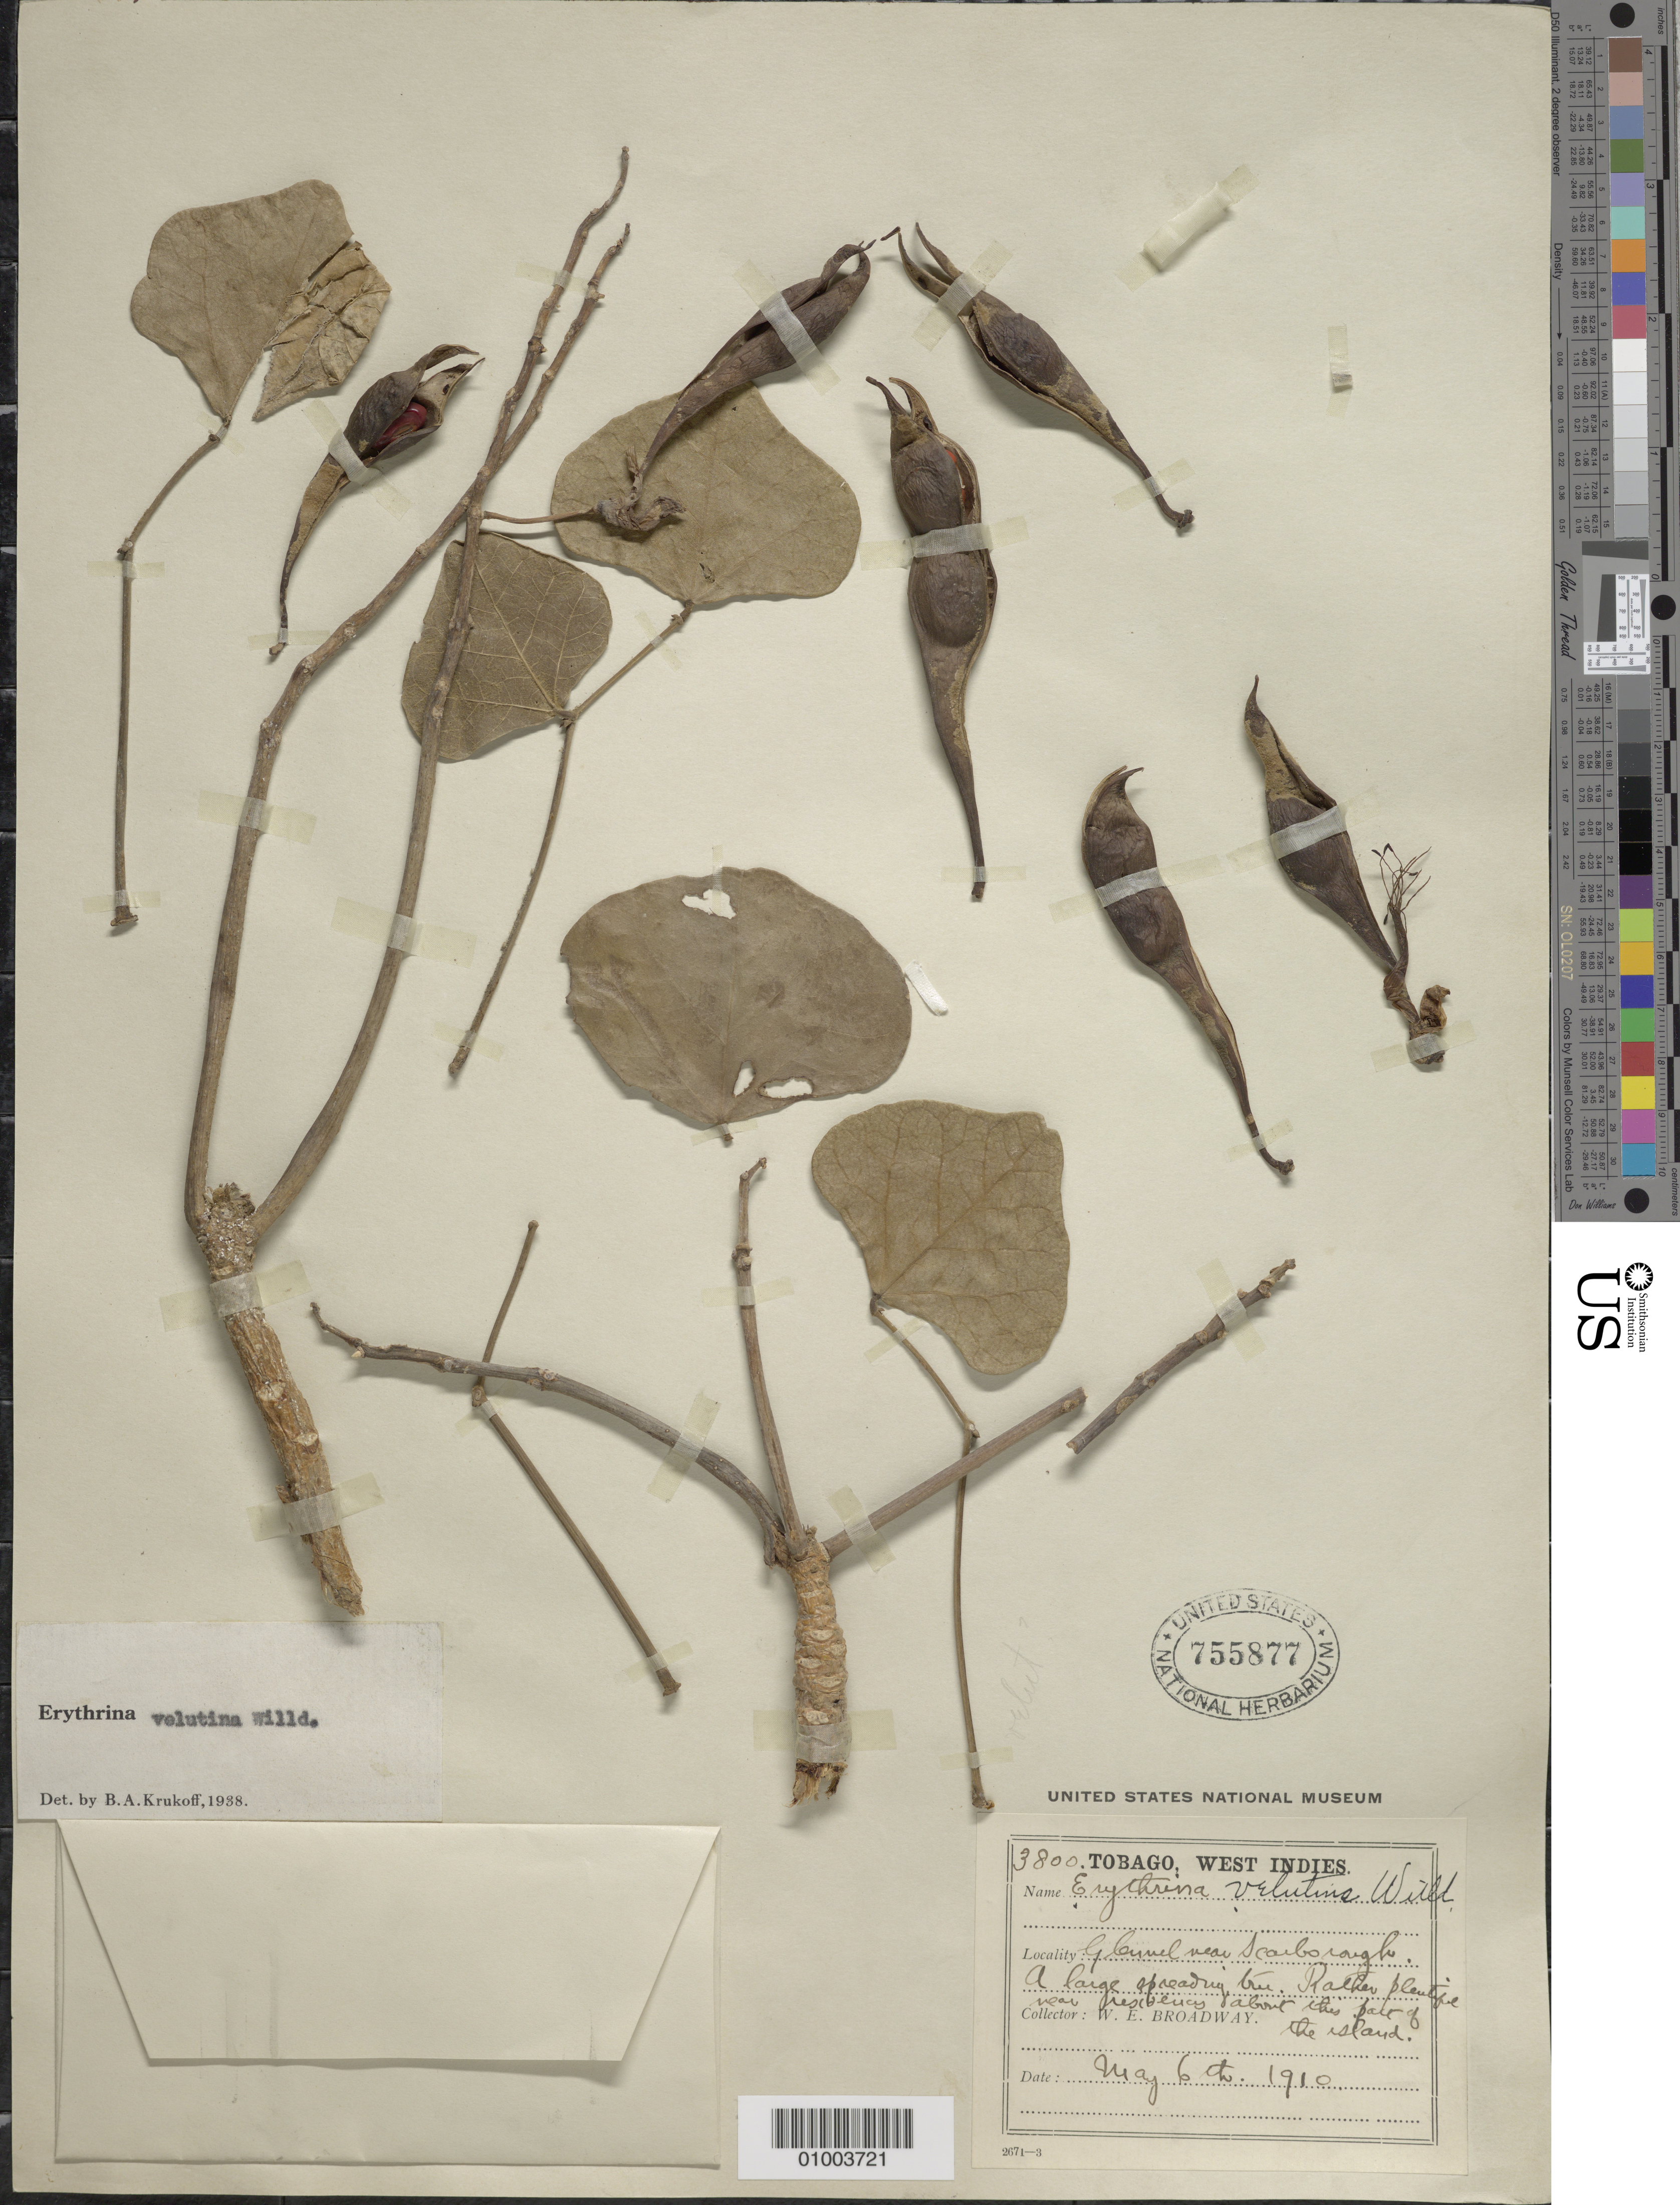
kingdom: Plantae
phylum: Tracheophyta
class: Magnoliopsida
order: Fabales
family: Fabaceae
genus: Erythrina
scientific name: Erythrina velutina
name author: Willd.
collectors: W. E. Broadway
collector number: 3800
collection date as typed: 06 May 1910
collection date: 1910-05-06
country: Trinidad and Tobago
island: Tobago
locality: Glennel near Scarborough. A large spreading tree.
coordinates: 0 N, 0 E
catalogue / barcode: US 755877